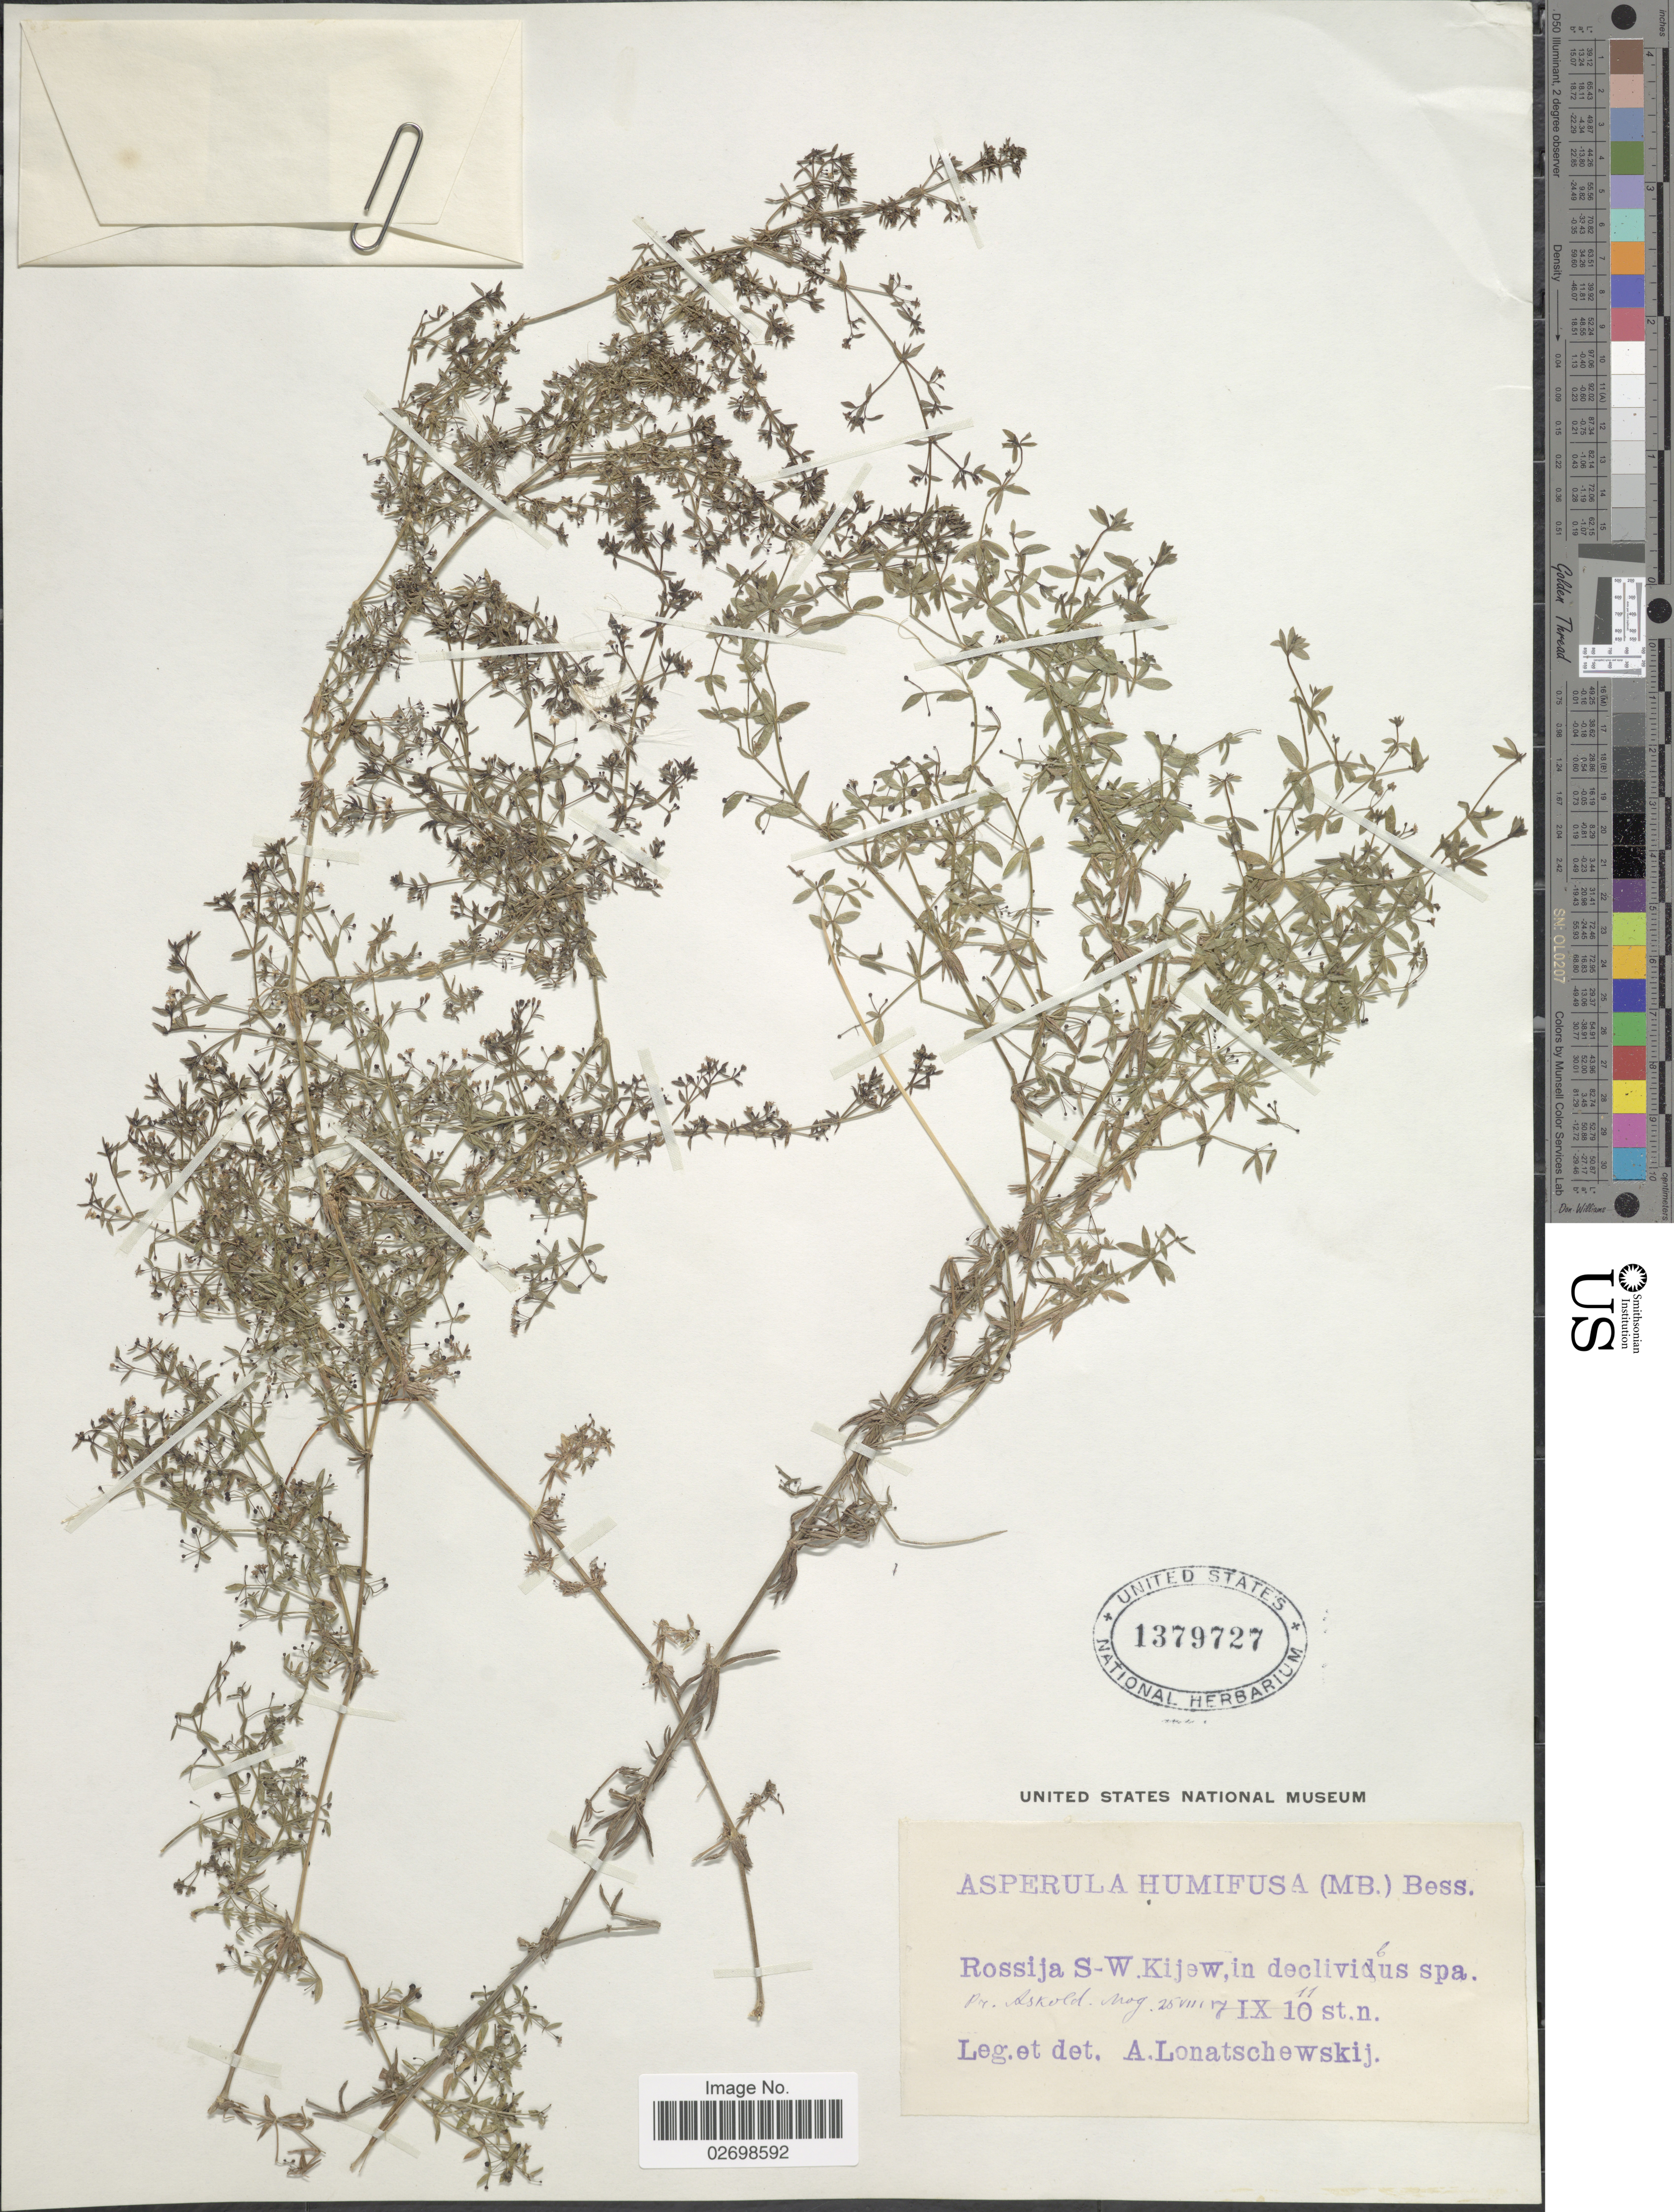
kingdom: Plantae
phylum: Tracheophyta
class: Magnoliopsida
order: Gentianales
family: Rubiaceae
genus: Galium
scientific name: Galium humifusum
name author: M. Bieb.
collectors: A. Lonatschewskij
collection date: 1911-08-25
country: Ukraine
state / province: Kiev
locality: Rossija S-W. Kijew, Pr. Askold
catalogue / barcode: US 1379727